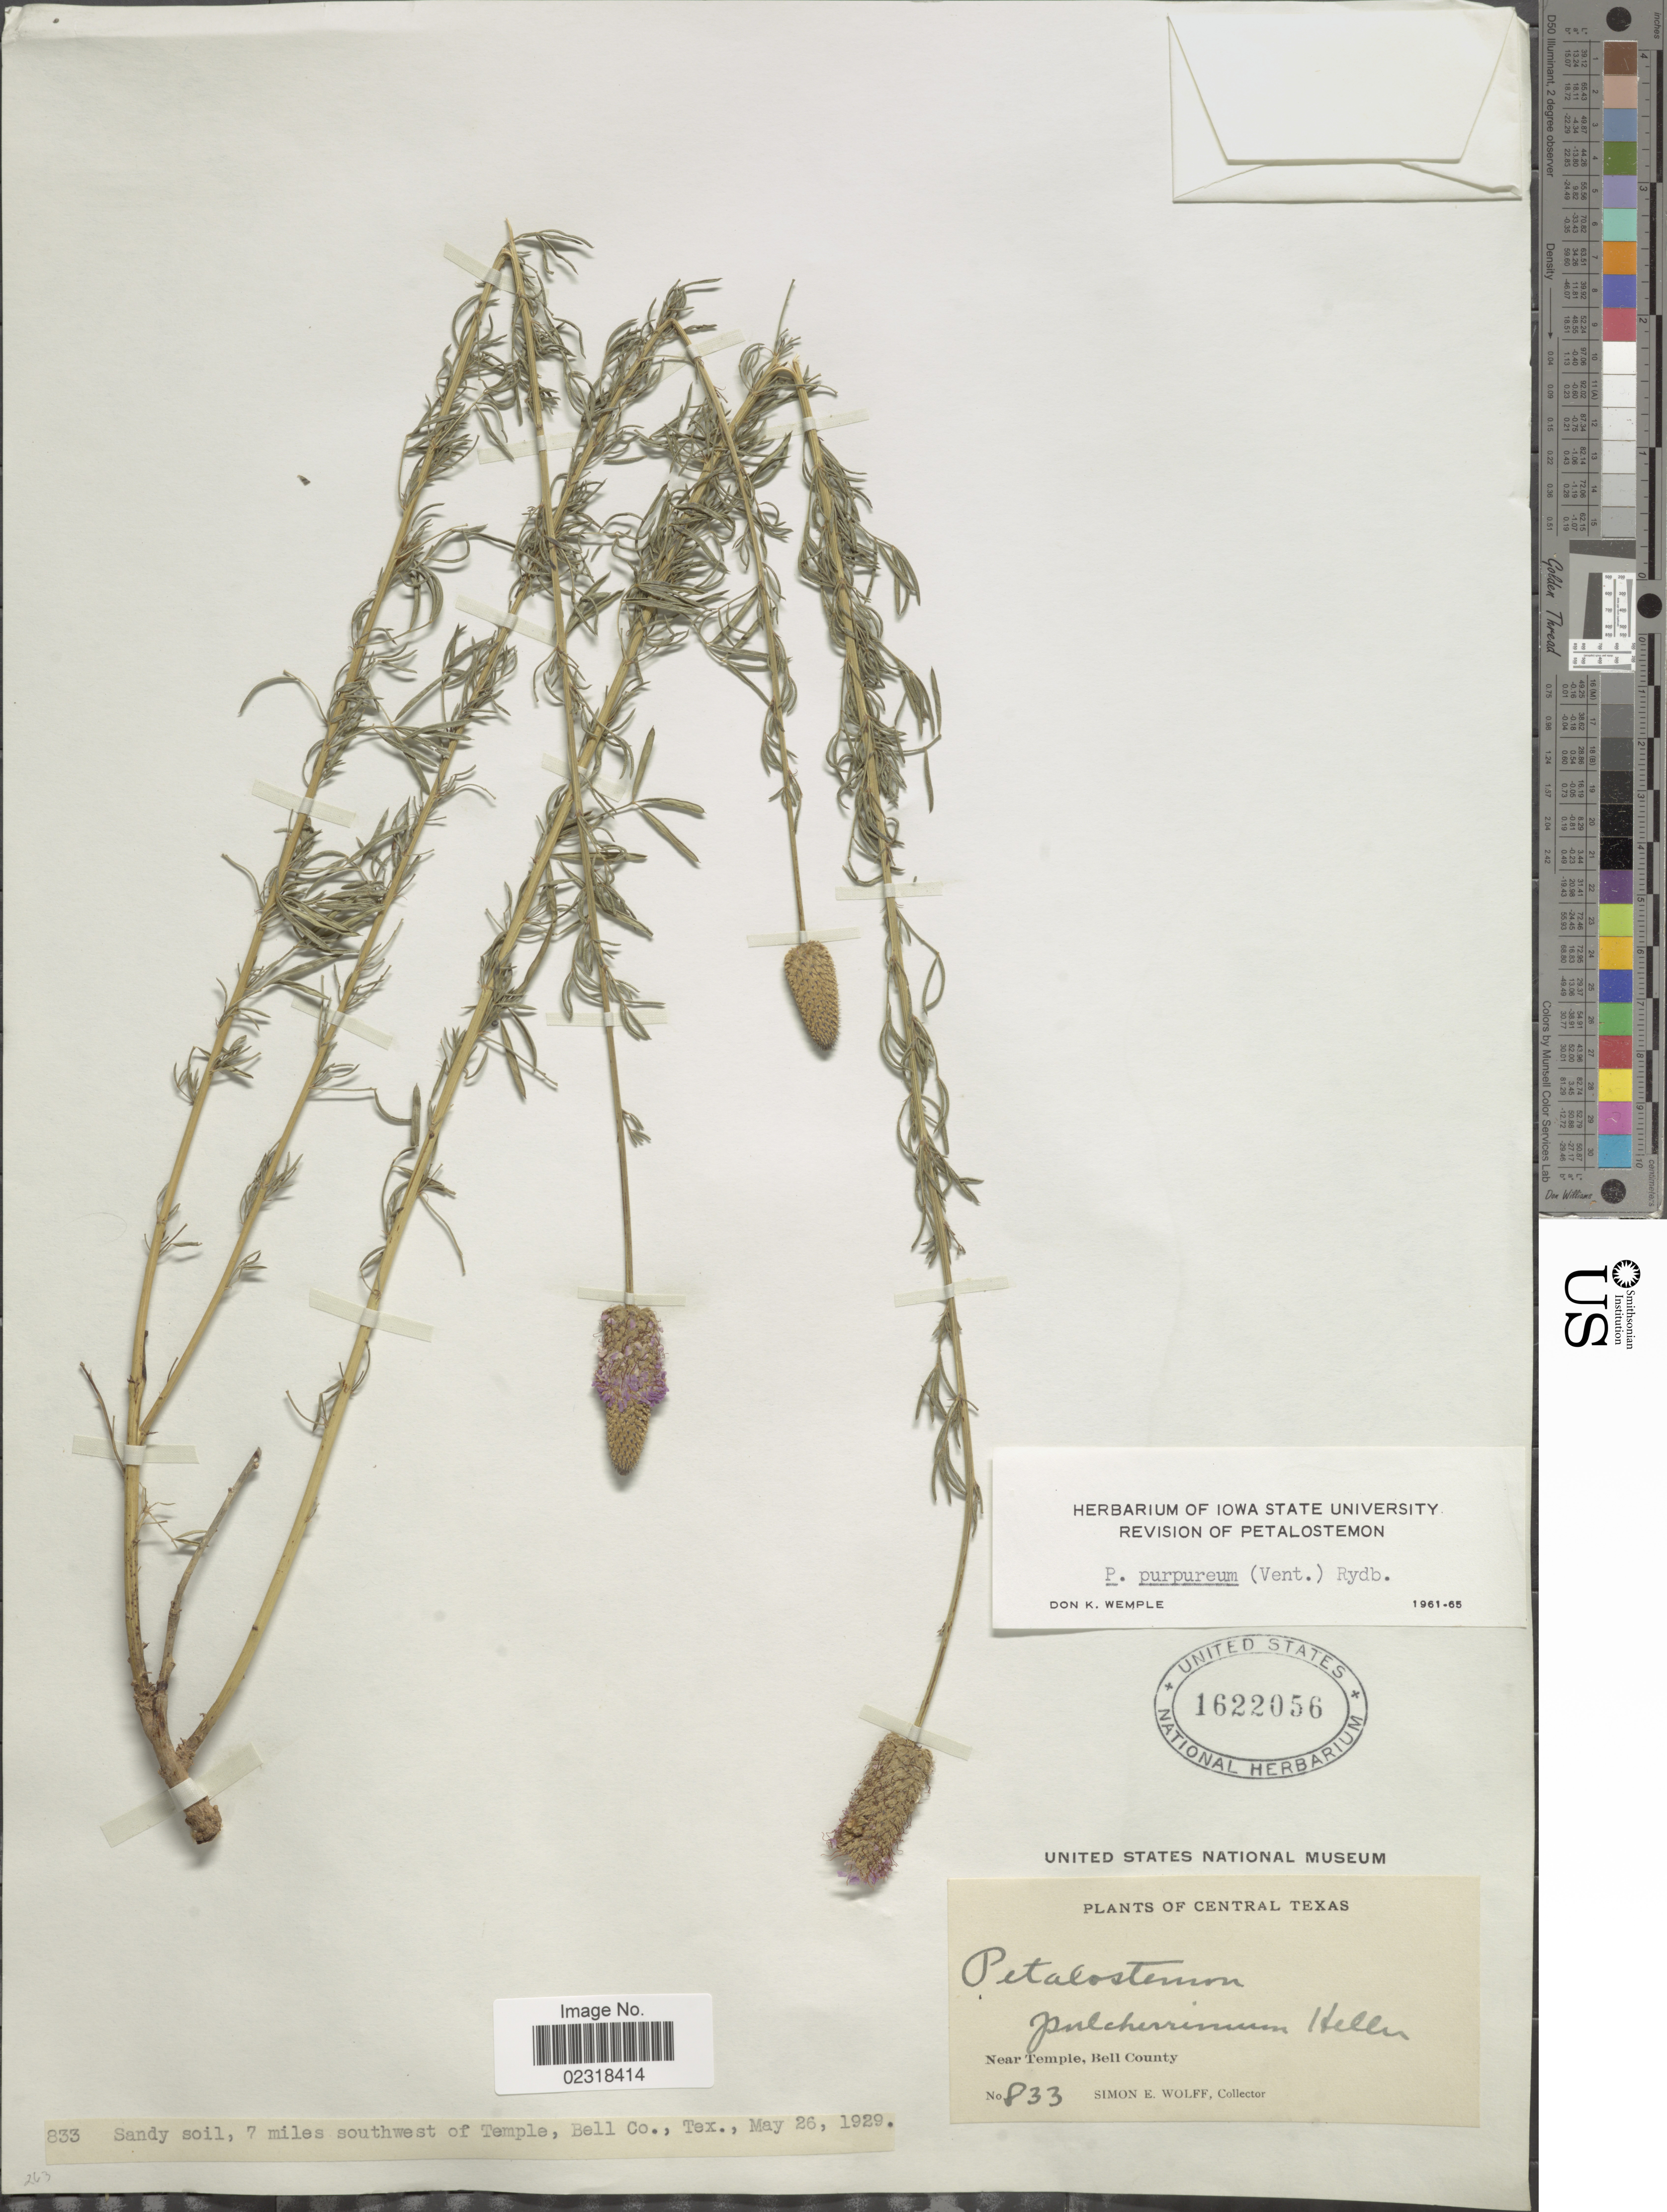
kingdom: Plantae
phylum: Tracheophyta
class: Magnoliopsida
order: Fabales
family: Fabaceae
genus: Dalea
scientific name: Dalea purpurea var. purpurea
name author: Vent.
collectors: S. E. Wolff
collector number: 833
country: United States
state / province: Texas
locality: Central Texas, Near Temple, Bell County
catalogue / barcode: US 1622056